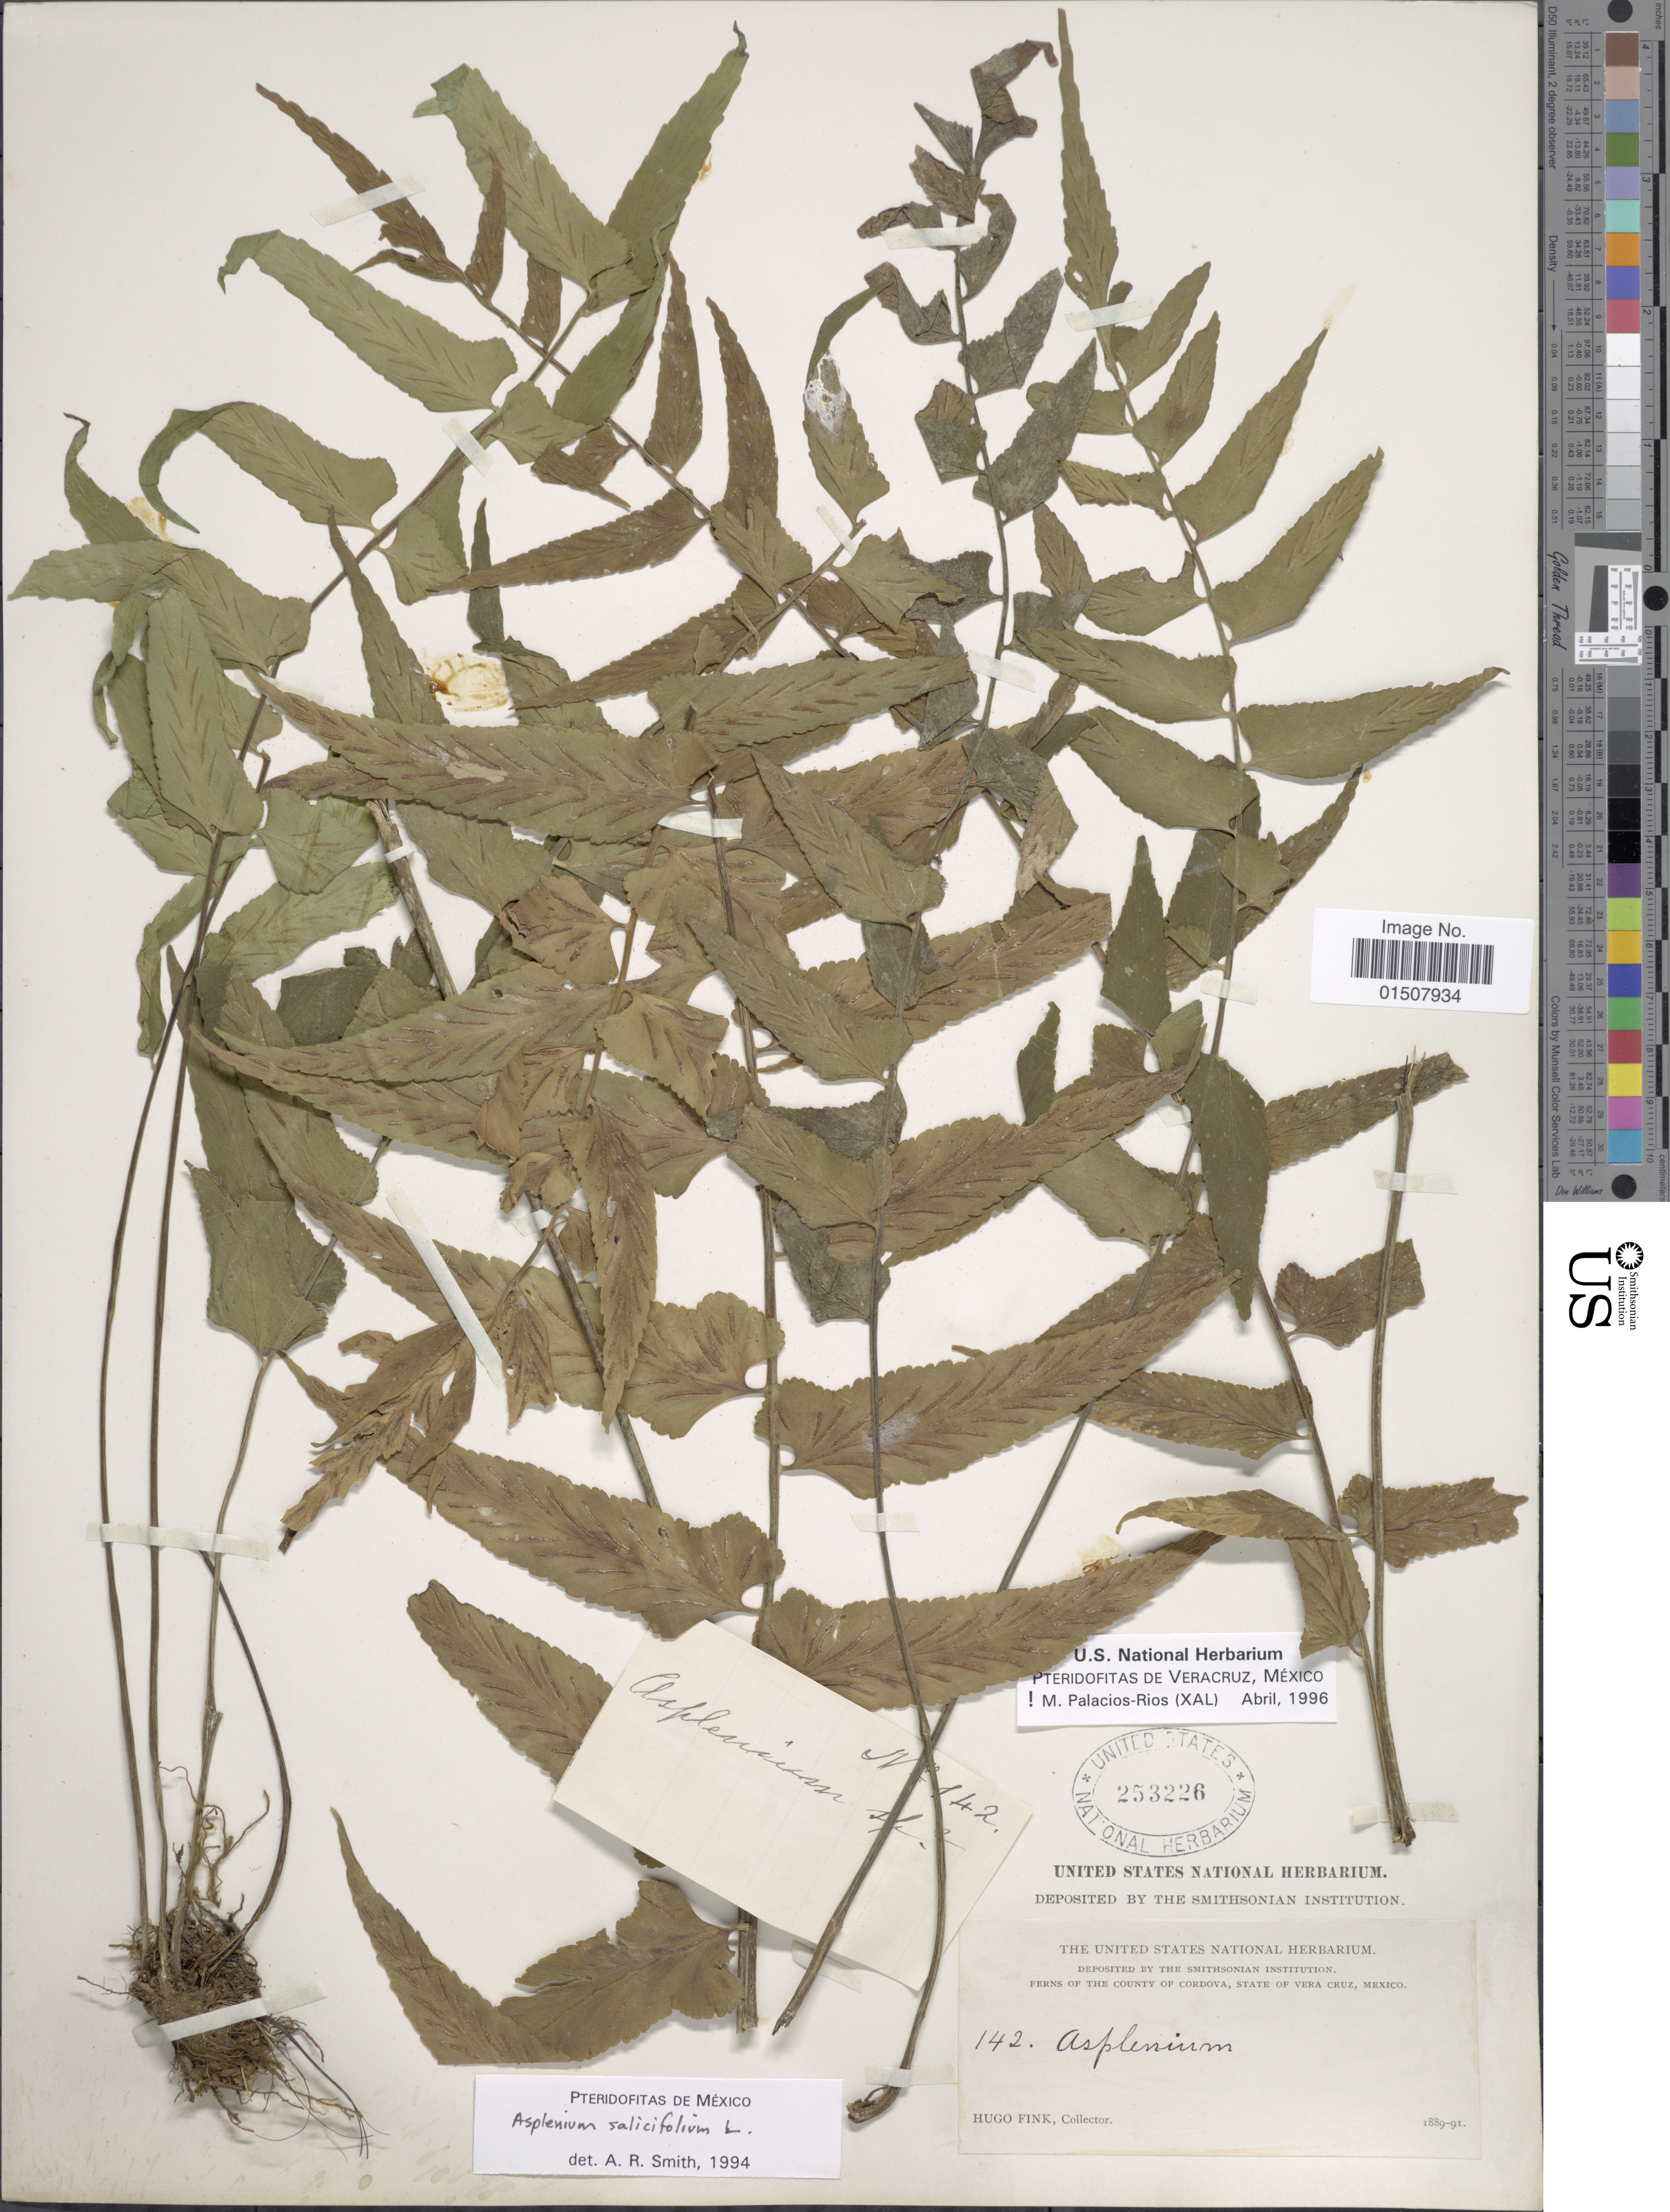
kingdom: Plantae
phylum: Tracheophyta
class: Polypodiopsida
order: Polypodiales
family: Aspleniaceae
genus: Asplenium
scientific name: Asplenium salicifolium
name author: L.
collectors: H. Fink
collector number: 142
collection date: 1889/1891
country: Mexico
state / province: Veracruz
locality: Vera Cruz, The county of Cordova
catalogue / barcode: US 253226